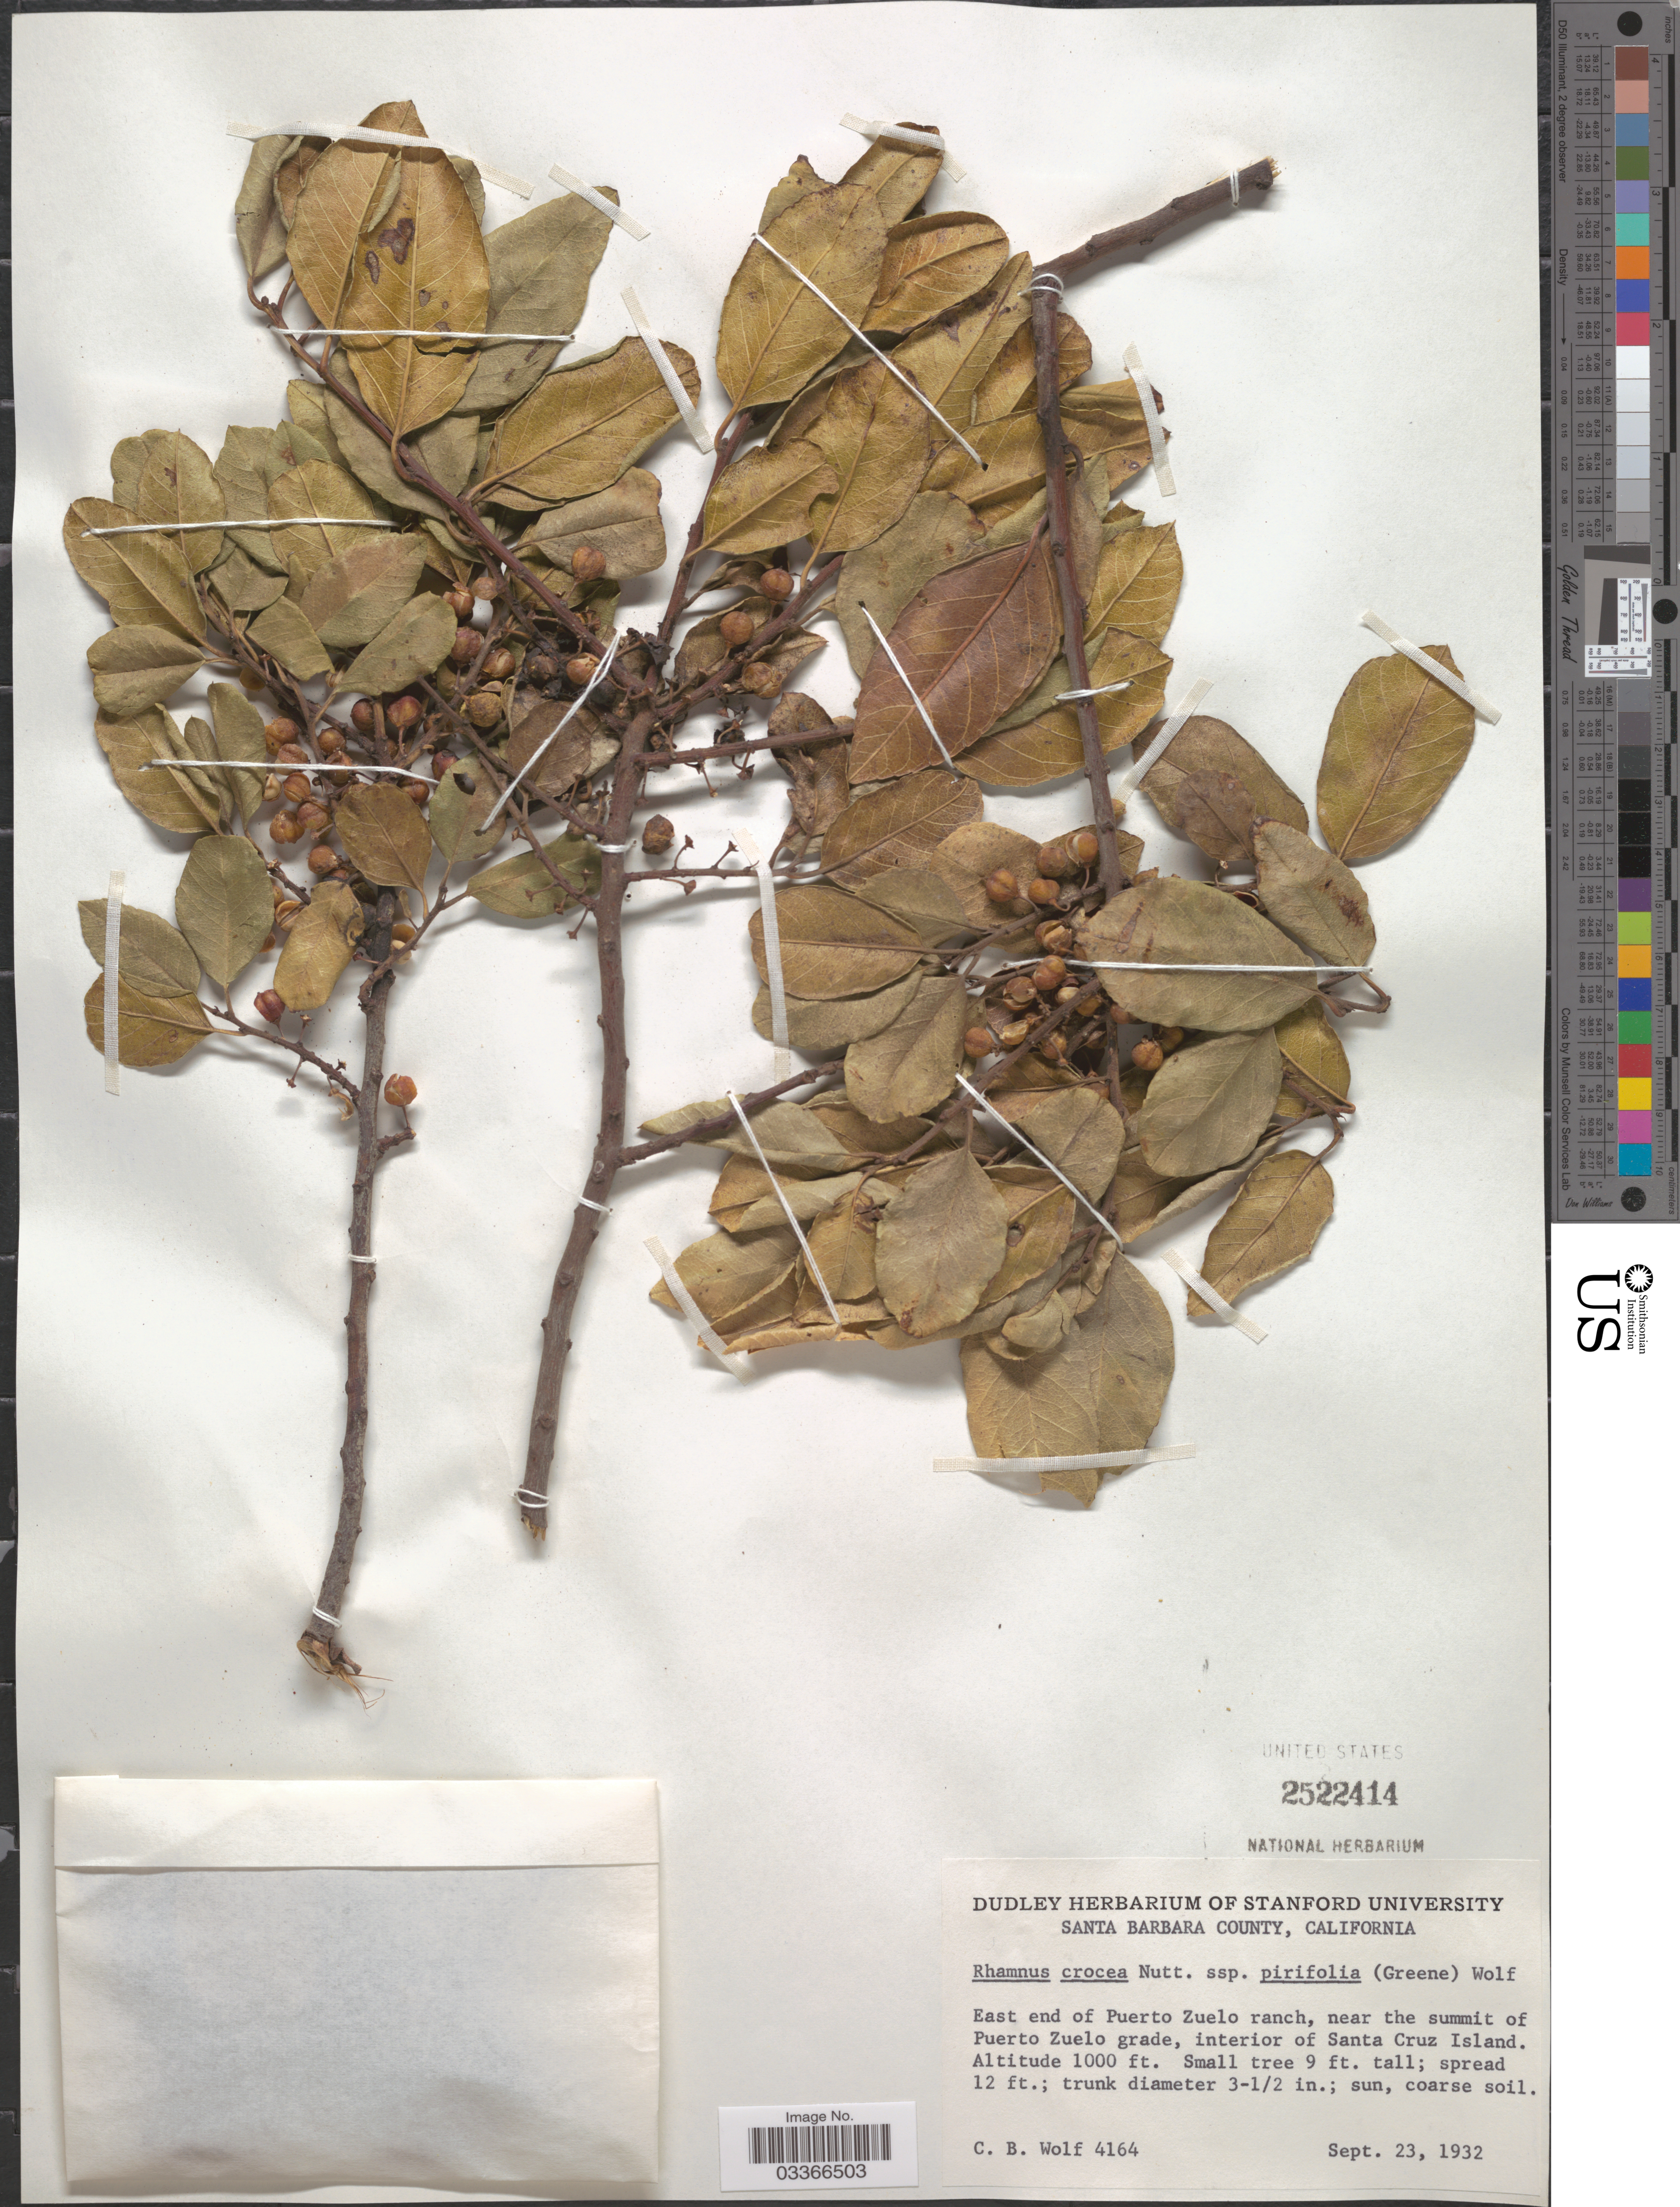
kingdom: Plantae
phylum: Tracheophyta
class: Magnoliopsida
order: Rosales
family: Rhamnaceae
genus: Rhamnus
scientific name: Rhamnus crocea var. pirifolia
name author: (Greene) Little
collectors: C. B. Wolf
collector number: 4164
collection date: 1932-09-23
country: United States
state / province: California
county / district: Santa Barbara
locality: Santa Barbara County. East end of Puerto Zuelo ranch, near the summit of Puerto Zuelo grade, interior of Santa Cruz Island.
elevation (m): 305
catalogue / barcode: US 2522414